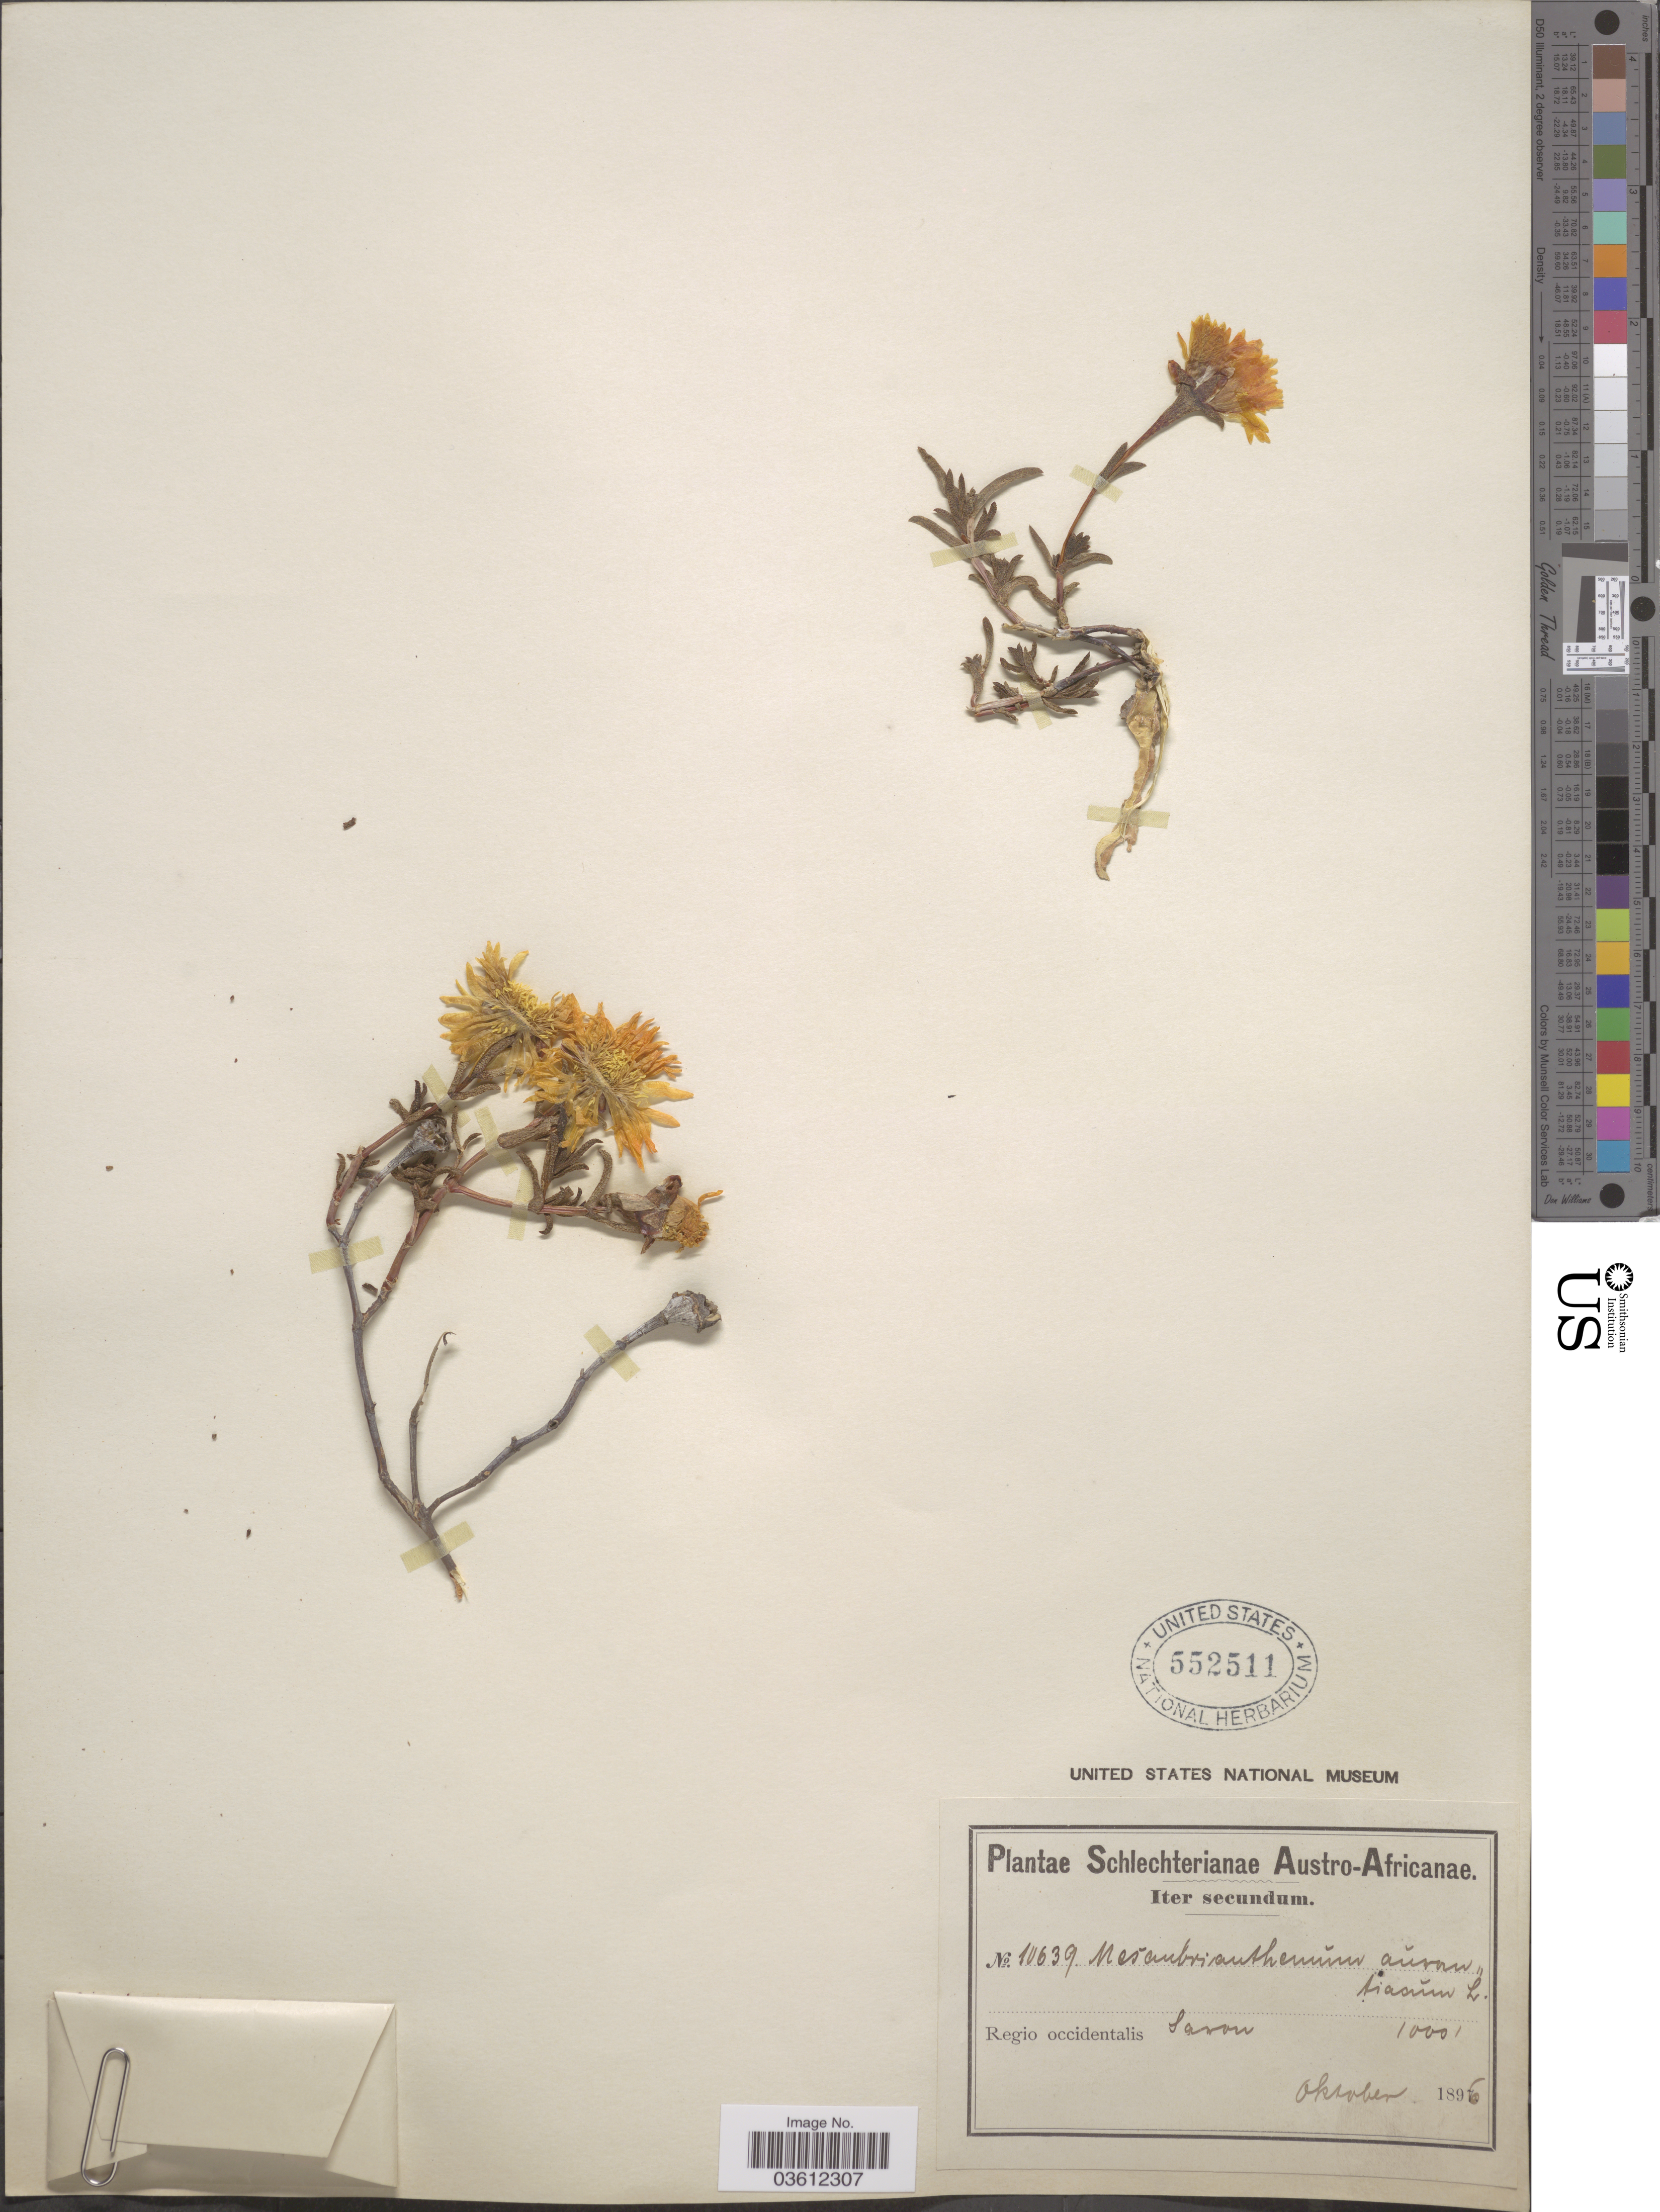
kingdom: Plantae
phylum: Tracheophyta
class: Magnoliopsida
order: Caryophyllales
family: Aizoaceae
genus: Mesembryanthemum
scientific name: Mesembryanthemum aurantiacum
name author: Haw.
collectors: Schlechter, --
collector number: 10639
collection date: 1896-10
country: South Africa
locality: Austro-Africanae. Regio occidentalis. Saron.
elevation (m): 305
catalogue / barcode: US 552511